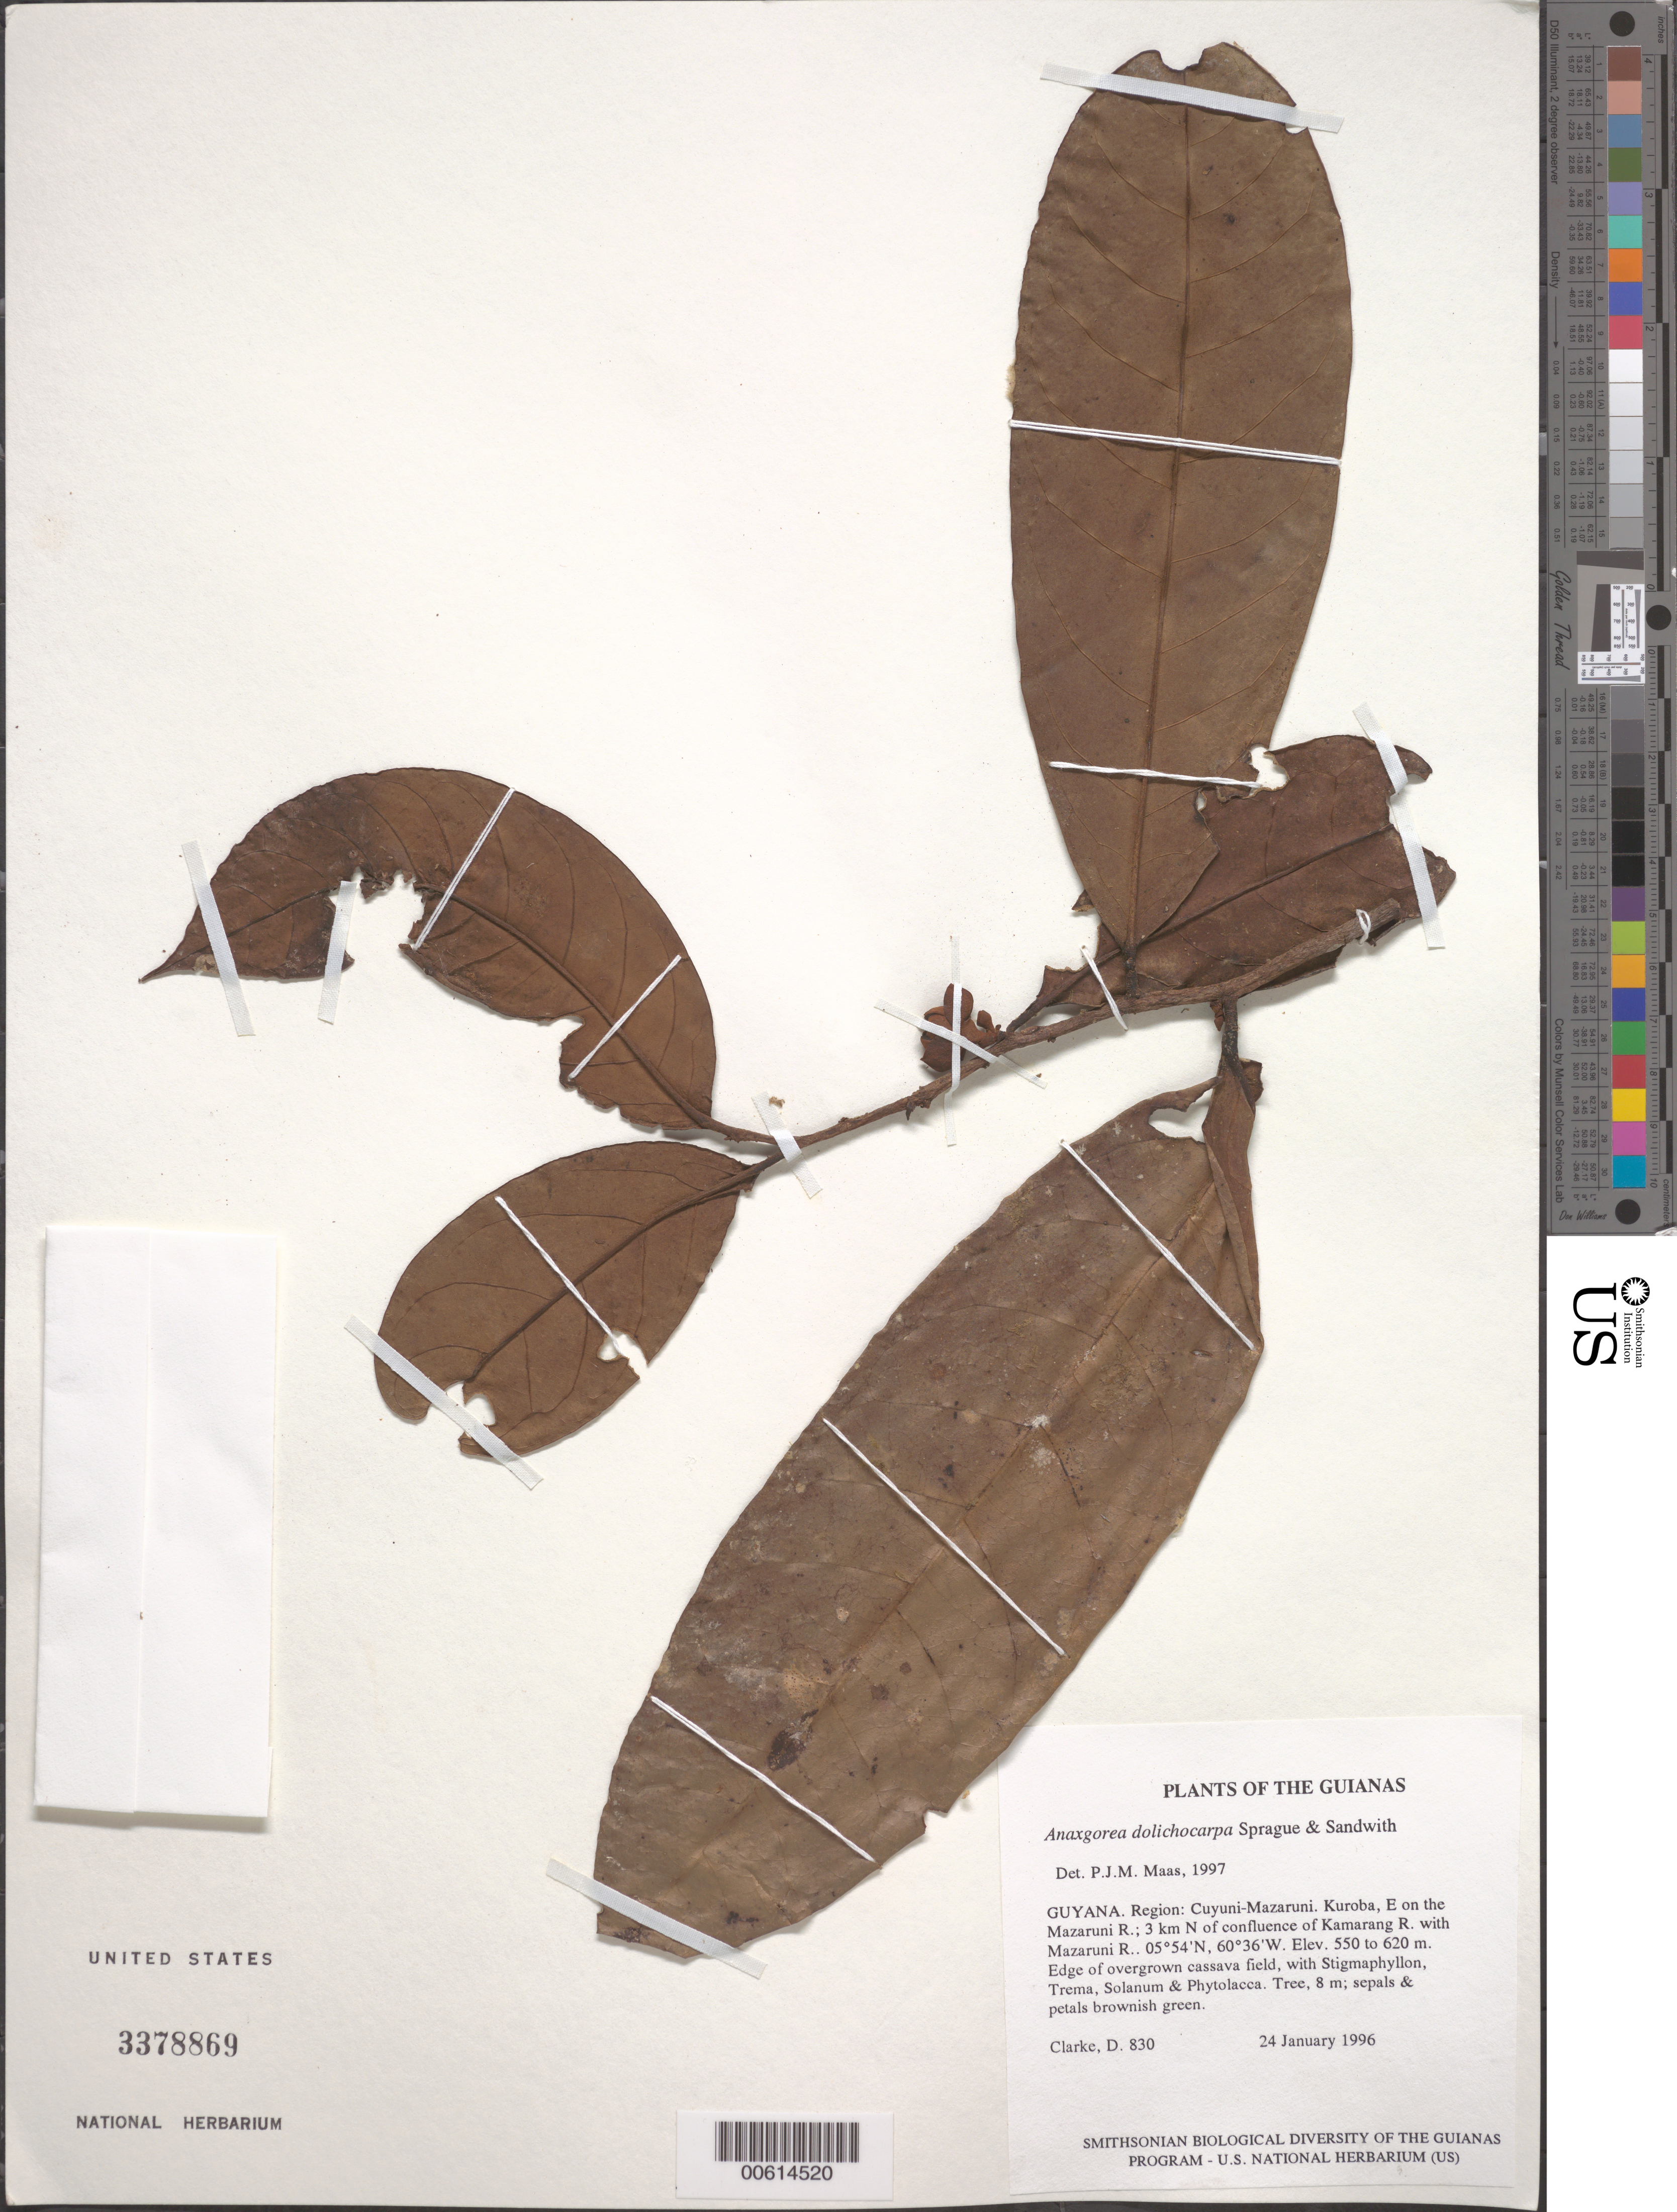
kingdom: Plantae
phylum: Tracheophyta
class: Magnoliopsida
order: Magnoliales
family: Annonaceae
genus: Anaxagorea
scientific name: Anaxagorea dolichocarpa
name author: Sprague & Sandwith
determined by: Maas, Paul J. M.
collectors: H. D. Clarke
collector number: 830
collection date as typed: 24 January 1996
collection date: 1996-01-24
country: Guyana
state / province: Cuyuni-Mazaruni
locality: Kuroba, E on the Mazaruni R.; 3 km N of confluence of Kamarang R. with Mazaruni R.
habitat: Edge of overgrown cassava field, with Stigmaphyllon, Trema, Solanum & Phytolacca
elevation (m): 550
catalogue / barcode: US 3378869